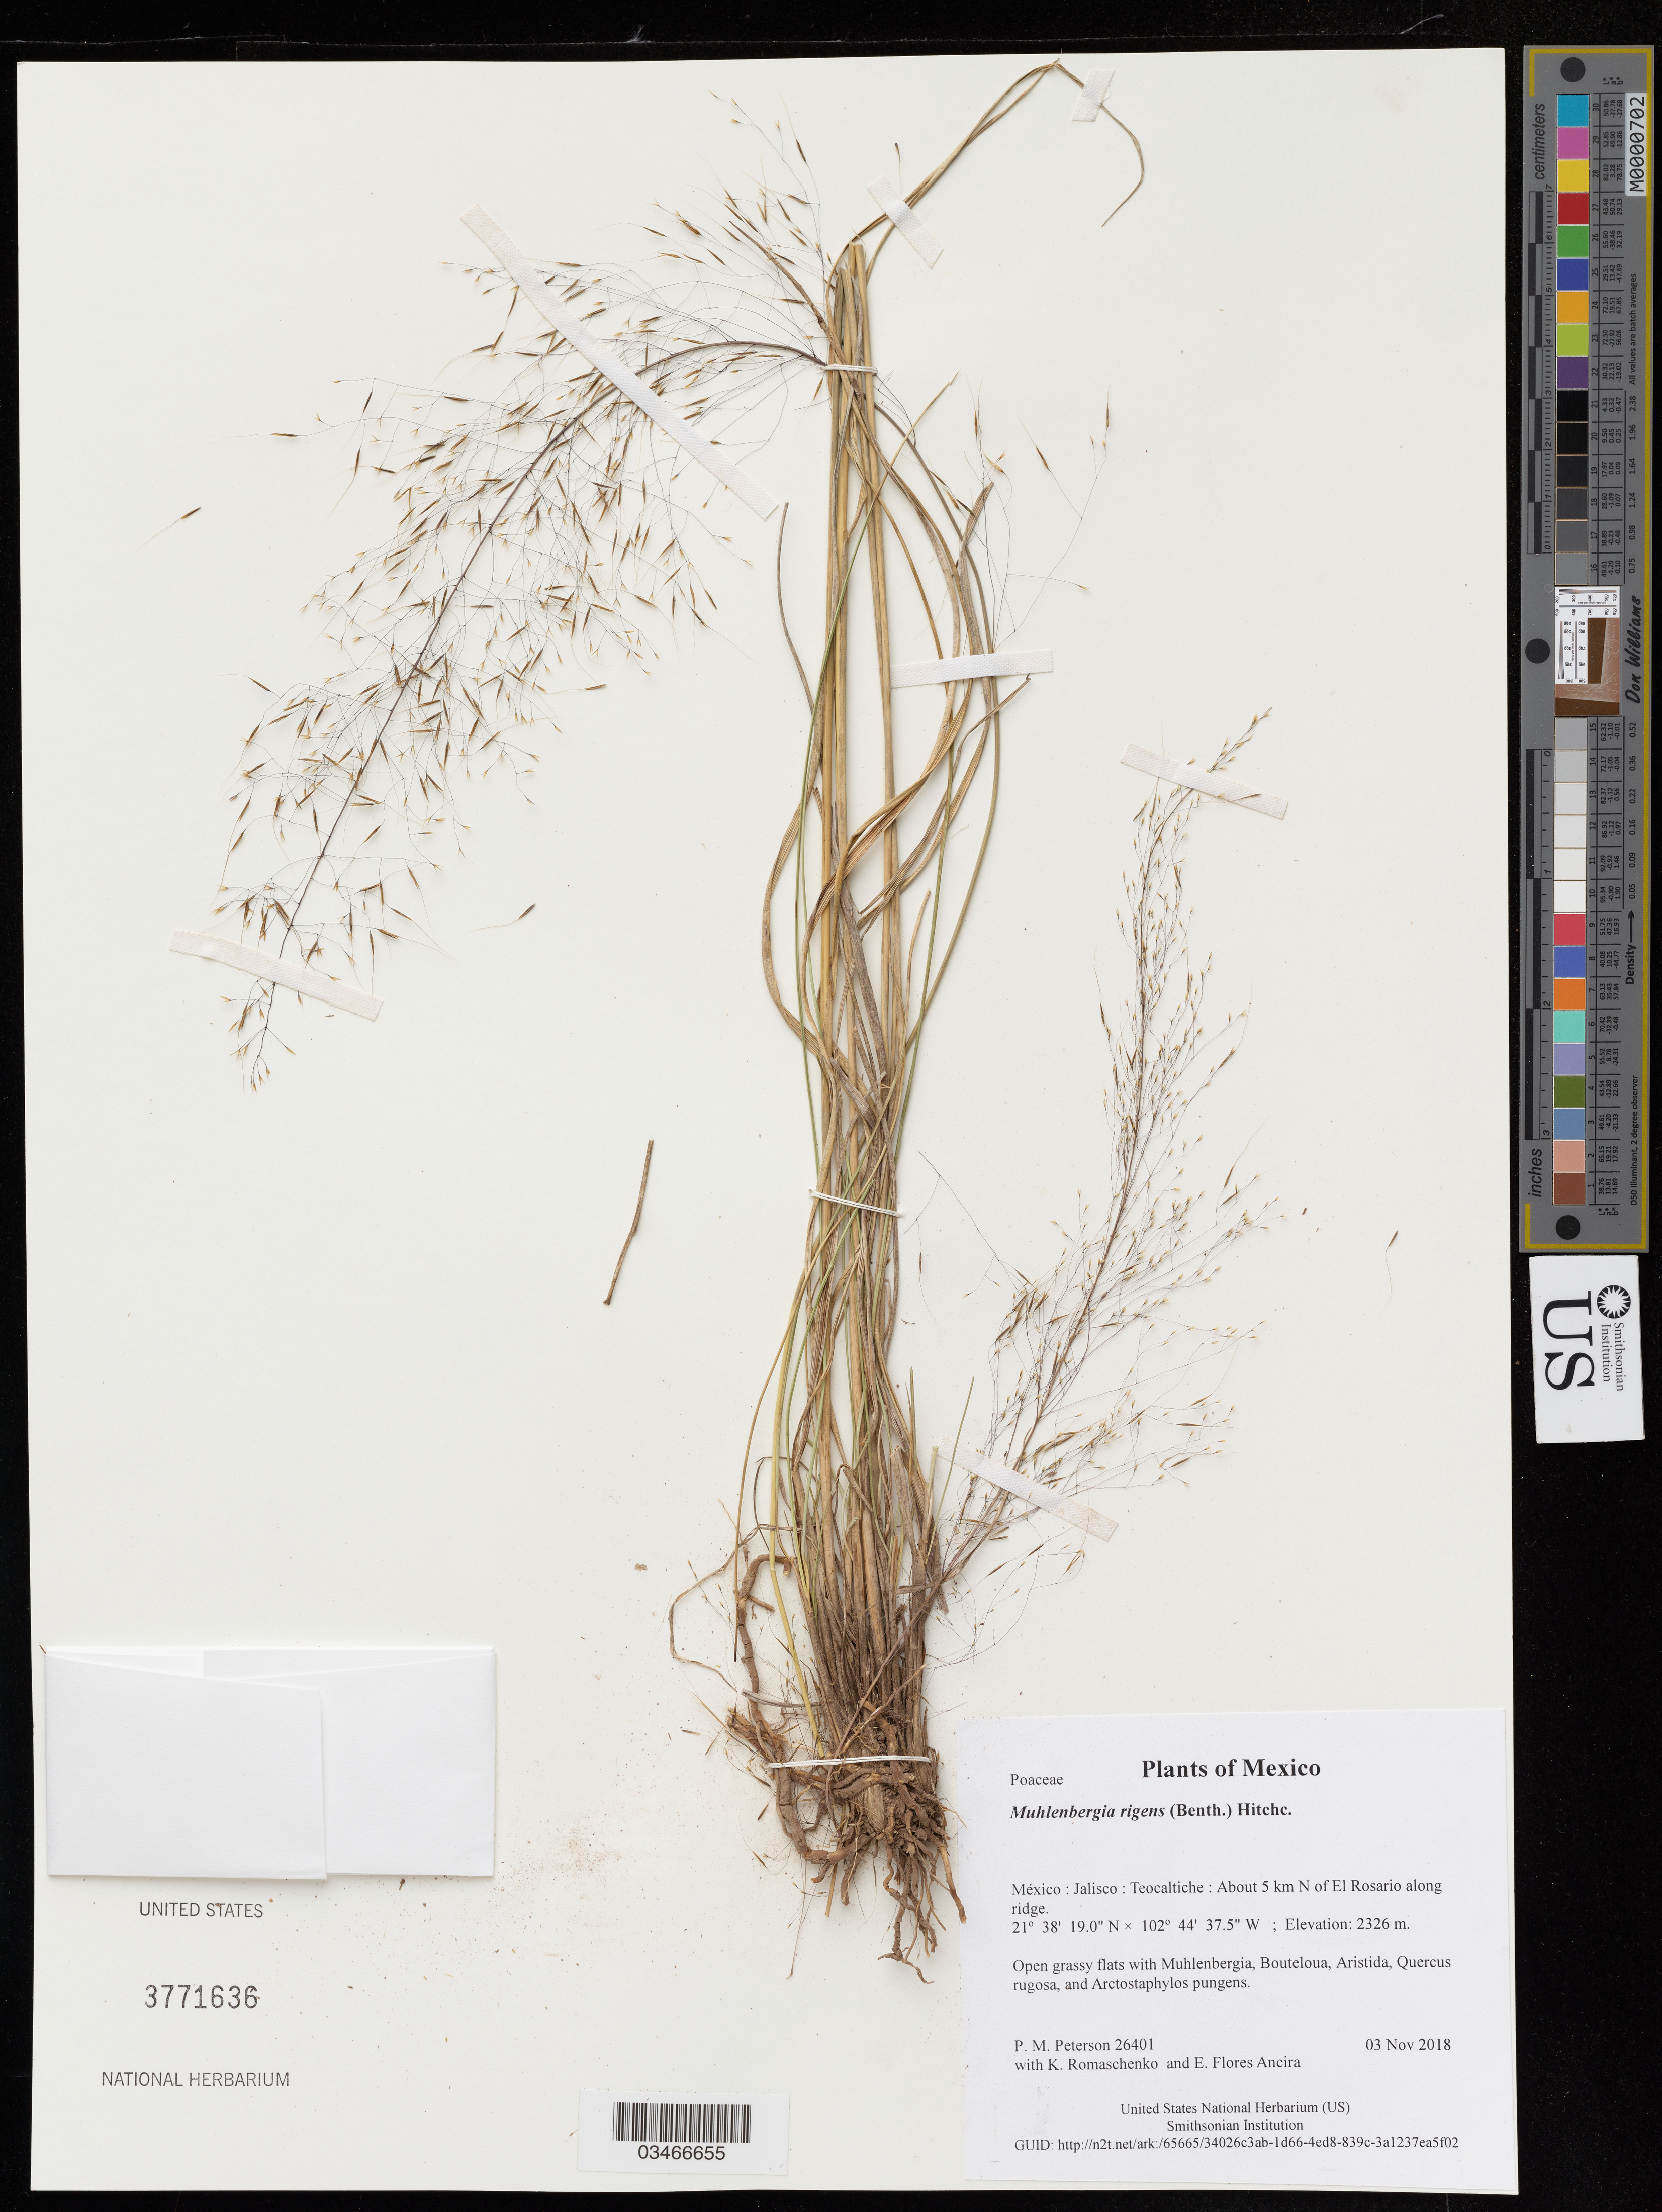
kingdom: Plantae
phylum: Tracheophyta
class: Liliopsida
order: Poales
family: Poaceae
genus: Muhlenbergia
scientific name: Muhlenbergia rigens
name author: (Benth.) Hitchc.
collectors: P. M. Peterson, K. Romaschenko & E. Flores Ancira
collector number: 26401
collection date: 2018-11-03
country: México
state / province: Jalisco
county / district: Teocaltiche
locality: About 5 km N of El Rosario along ridge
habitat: Open grassy flats with Muhlenbergia, Bouteloua, Aristida, Quercus rugosa, and Arctostaphylos pungens.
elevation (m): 2326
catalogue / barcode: US 3771636